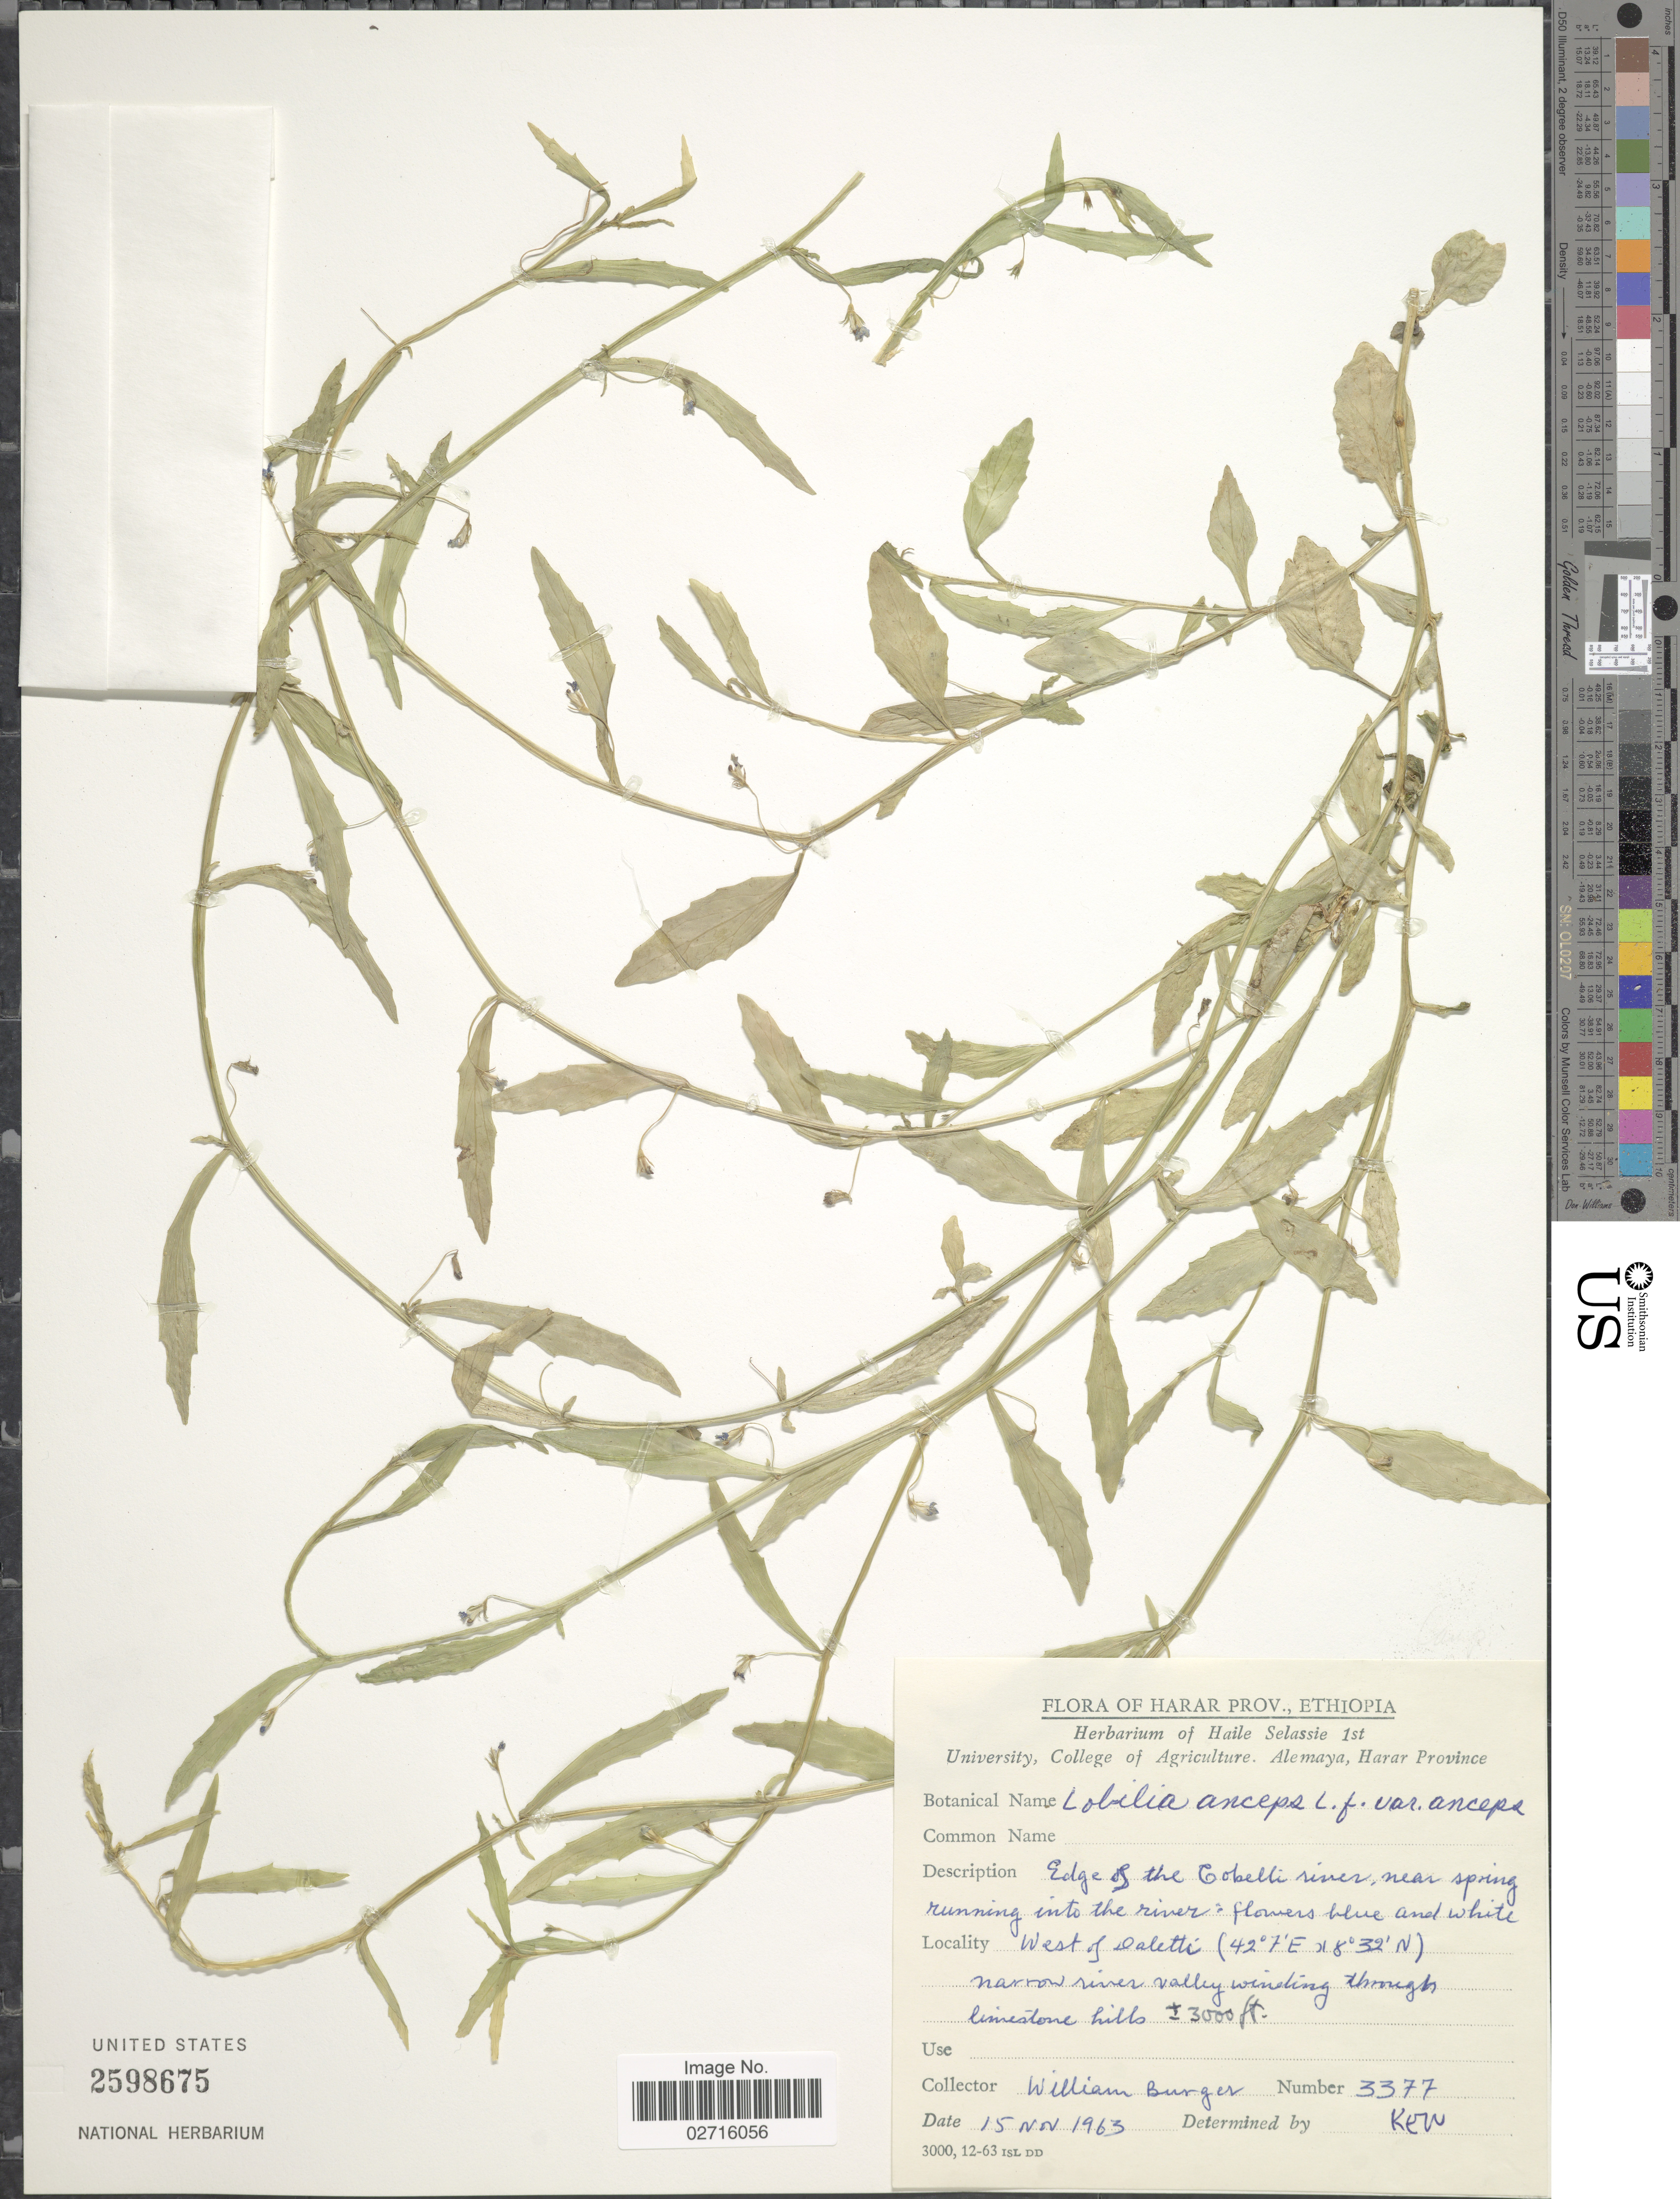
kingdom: Plantae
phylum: Tracheophyta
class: Magnoliopsida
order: Asterales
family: Campanulaceae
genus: Lobelia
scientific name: Lobelia anceps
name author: L. f.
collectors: W. Burger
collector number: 3377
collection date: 1963-11-15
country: Ethiopia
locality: Harar Prov., edge of the Cobelli river, near spring running into the river, West of Daletti, narrow river valley.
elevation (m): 914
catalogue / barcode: US 2598675